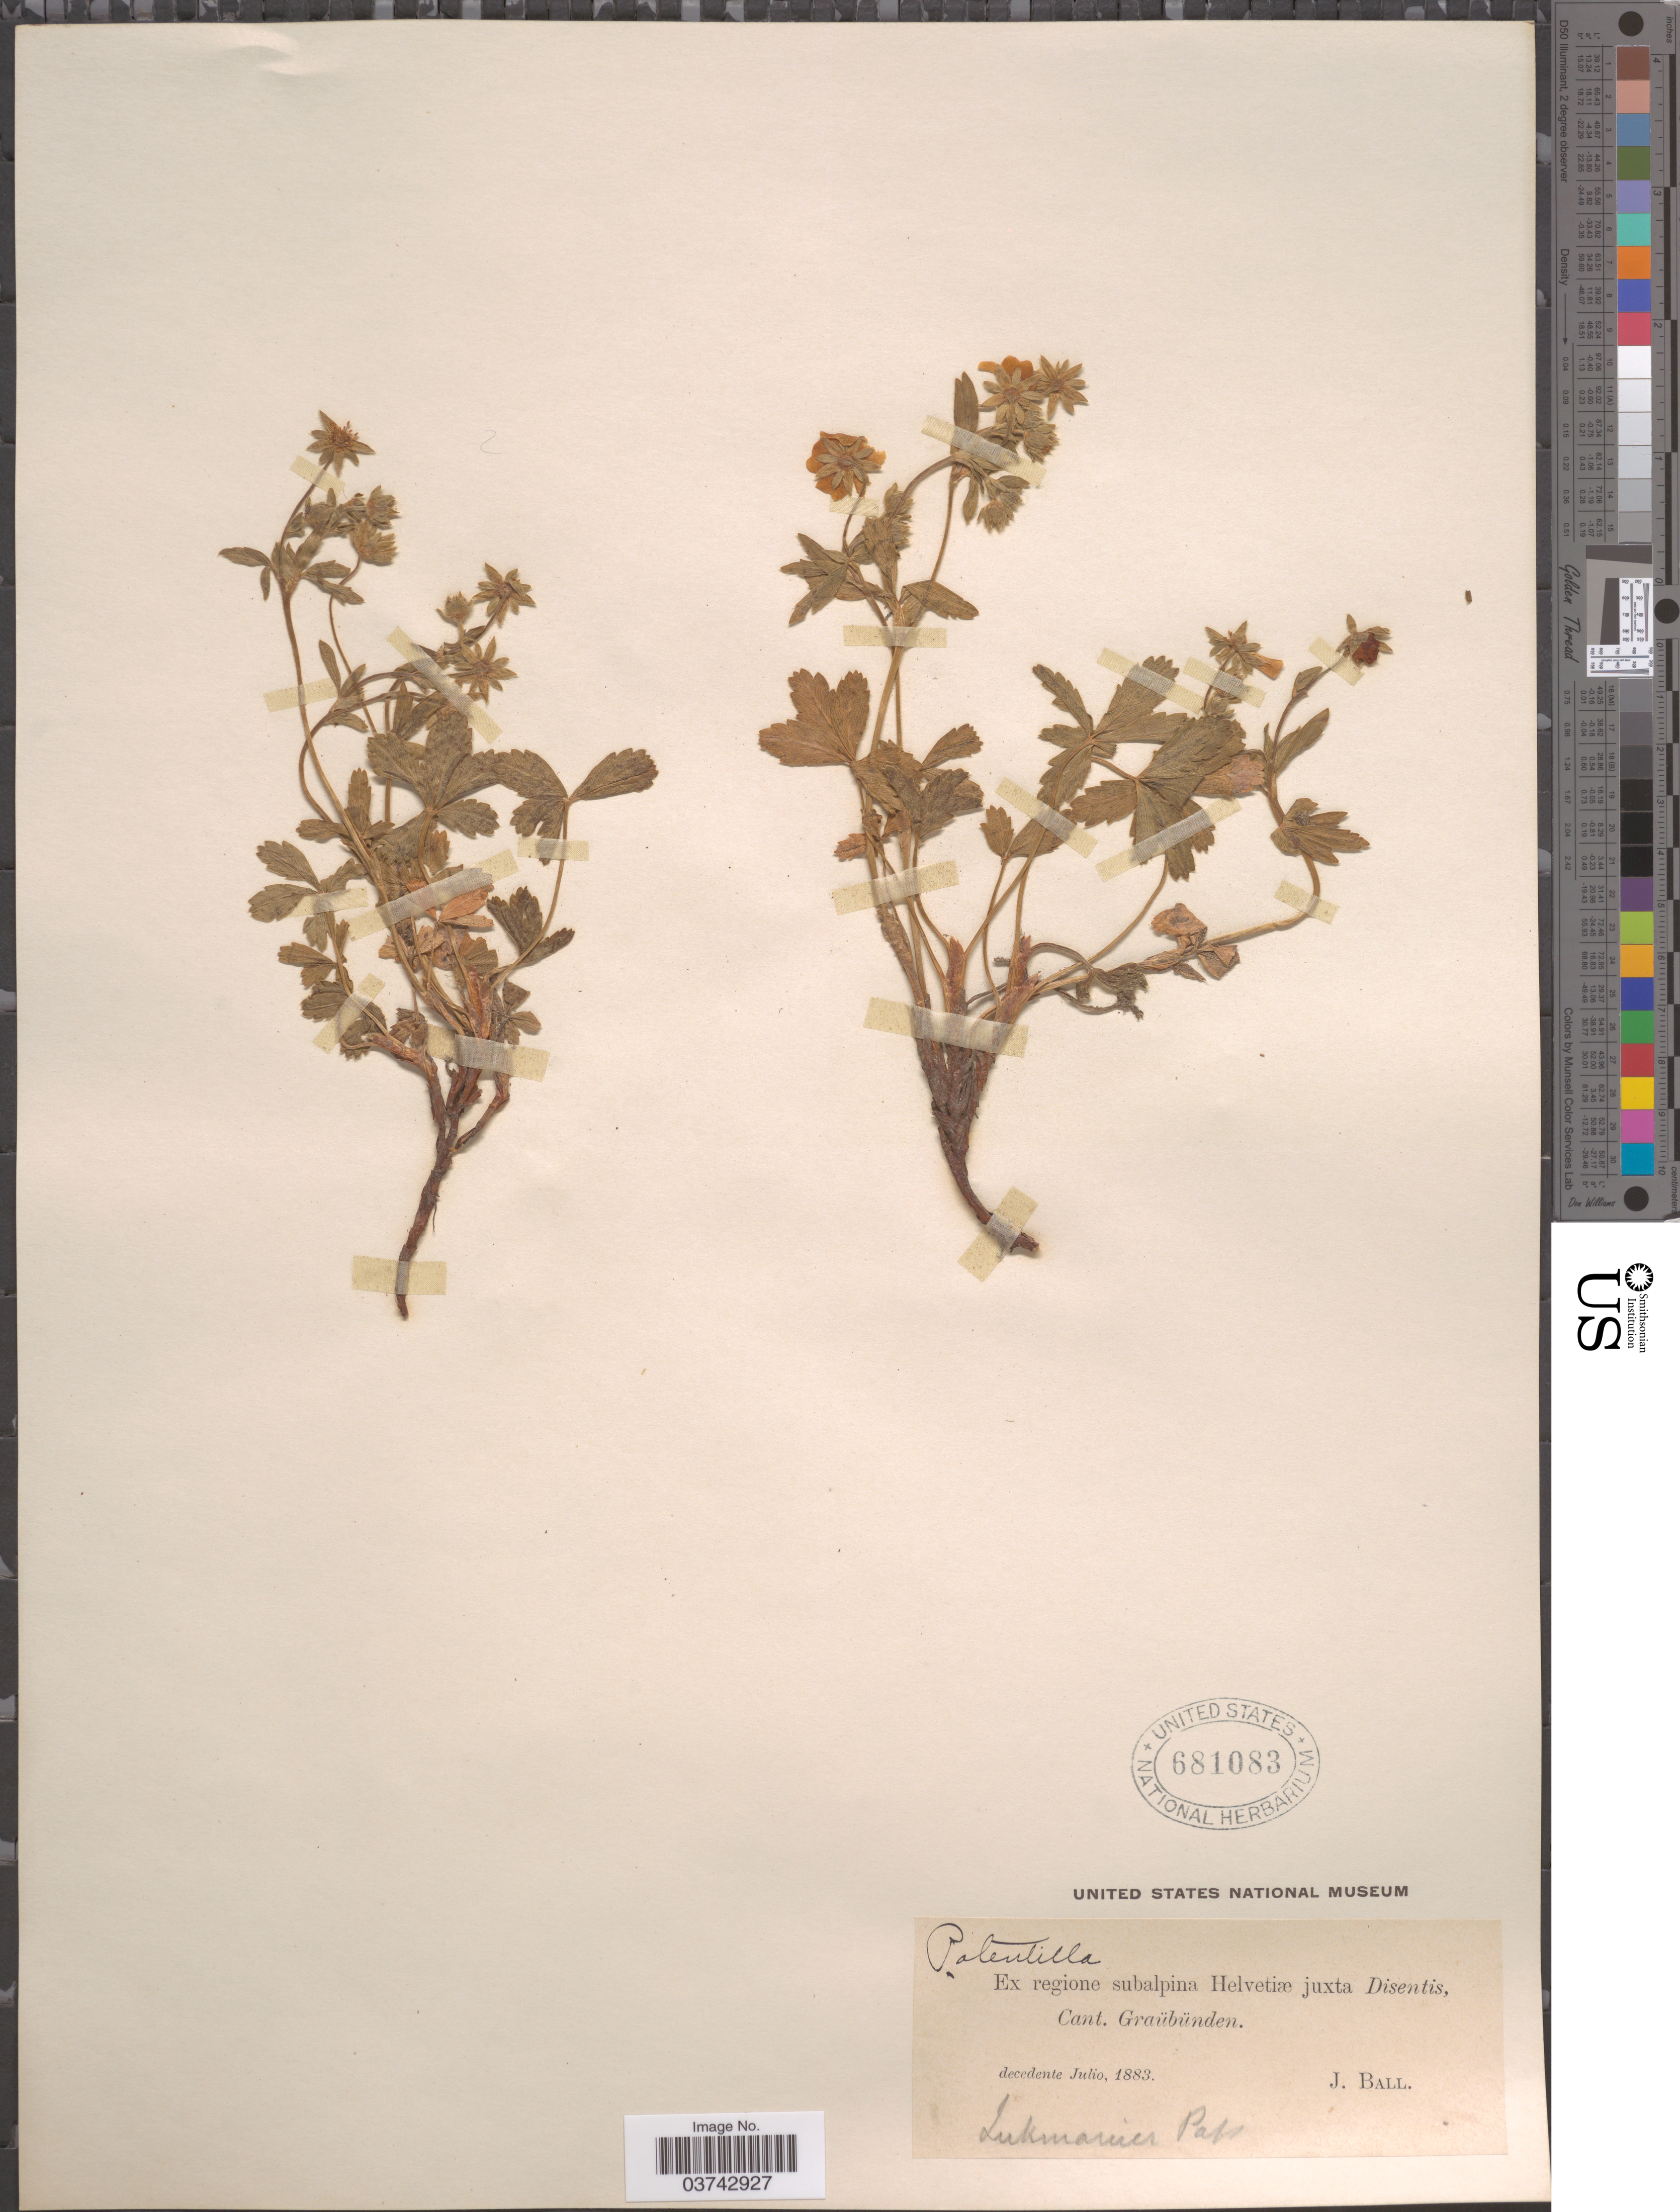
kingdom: Plantae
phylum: Tracheophyta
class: Magnoliopsida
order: Rosales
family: Rosaceae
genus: Potentilla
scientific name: Potentilla sp.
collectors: J. Ball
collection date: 1883-07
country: Switzerland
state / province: Graubunden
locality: Ex regione subalpina Helvetiæ juxta Disentis, Cant. Graübünden. Lukmanier Pass.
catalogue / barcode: US 681083